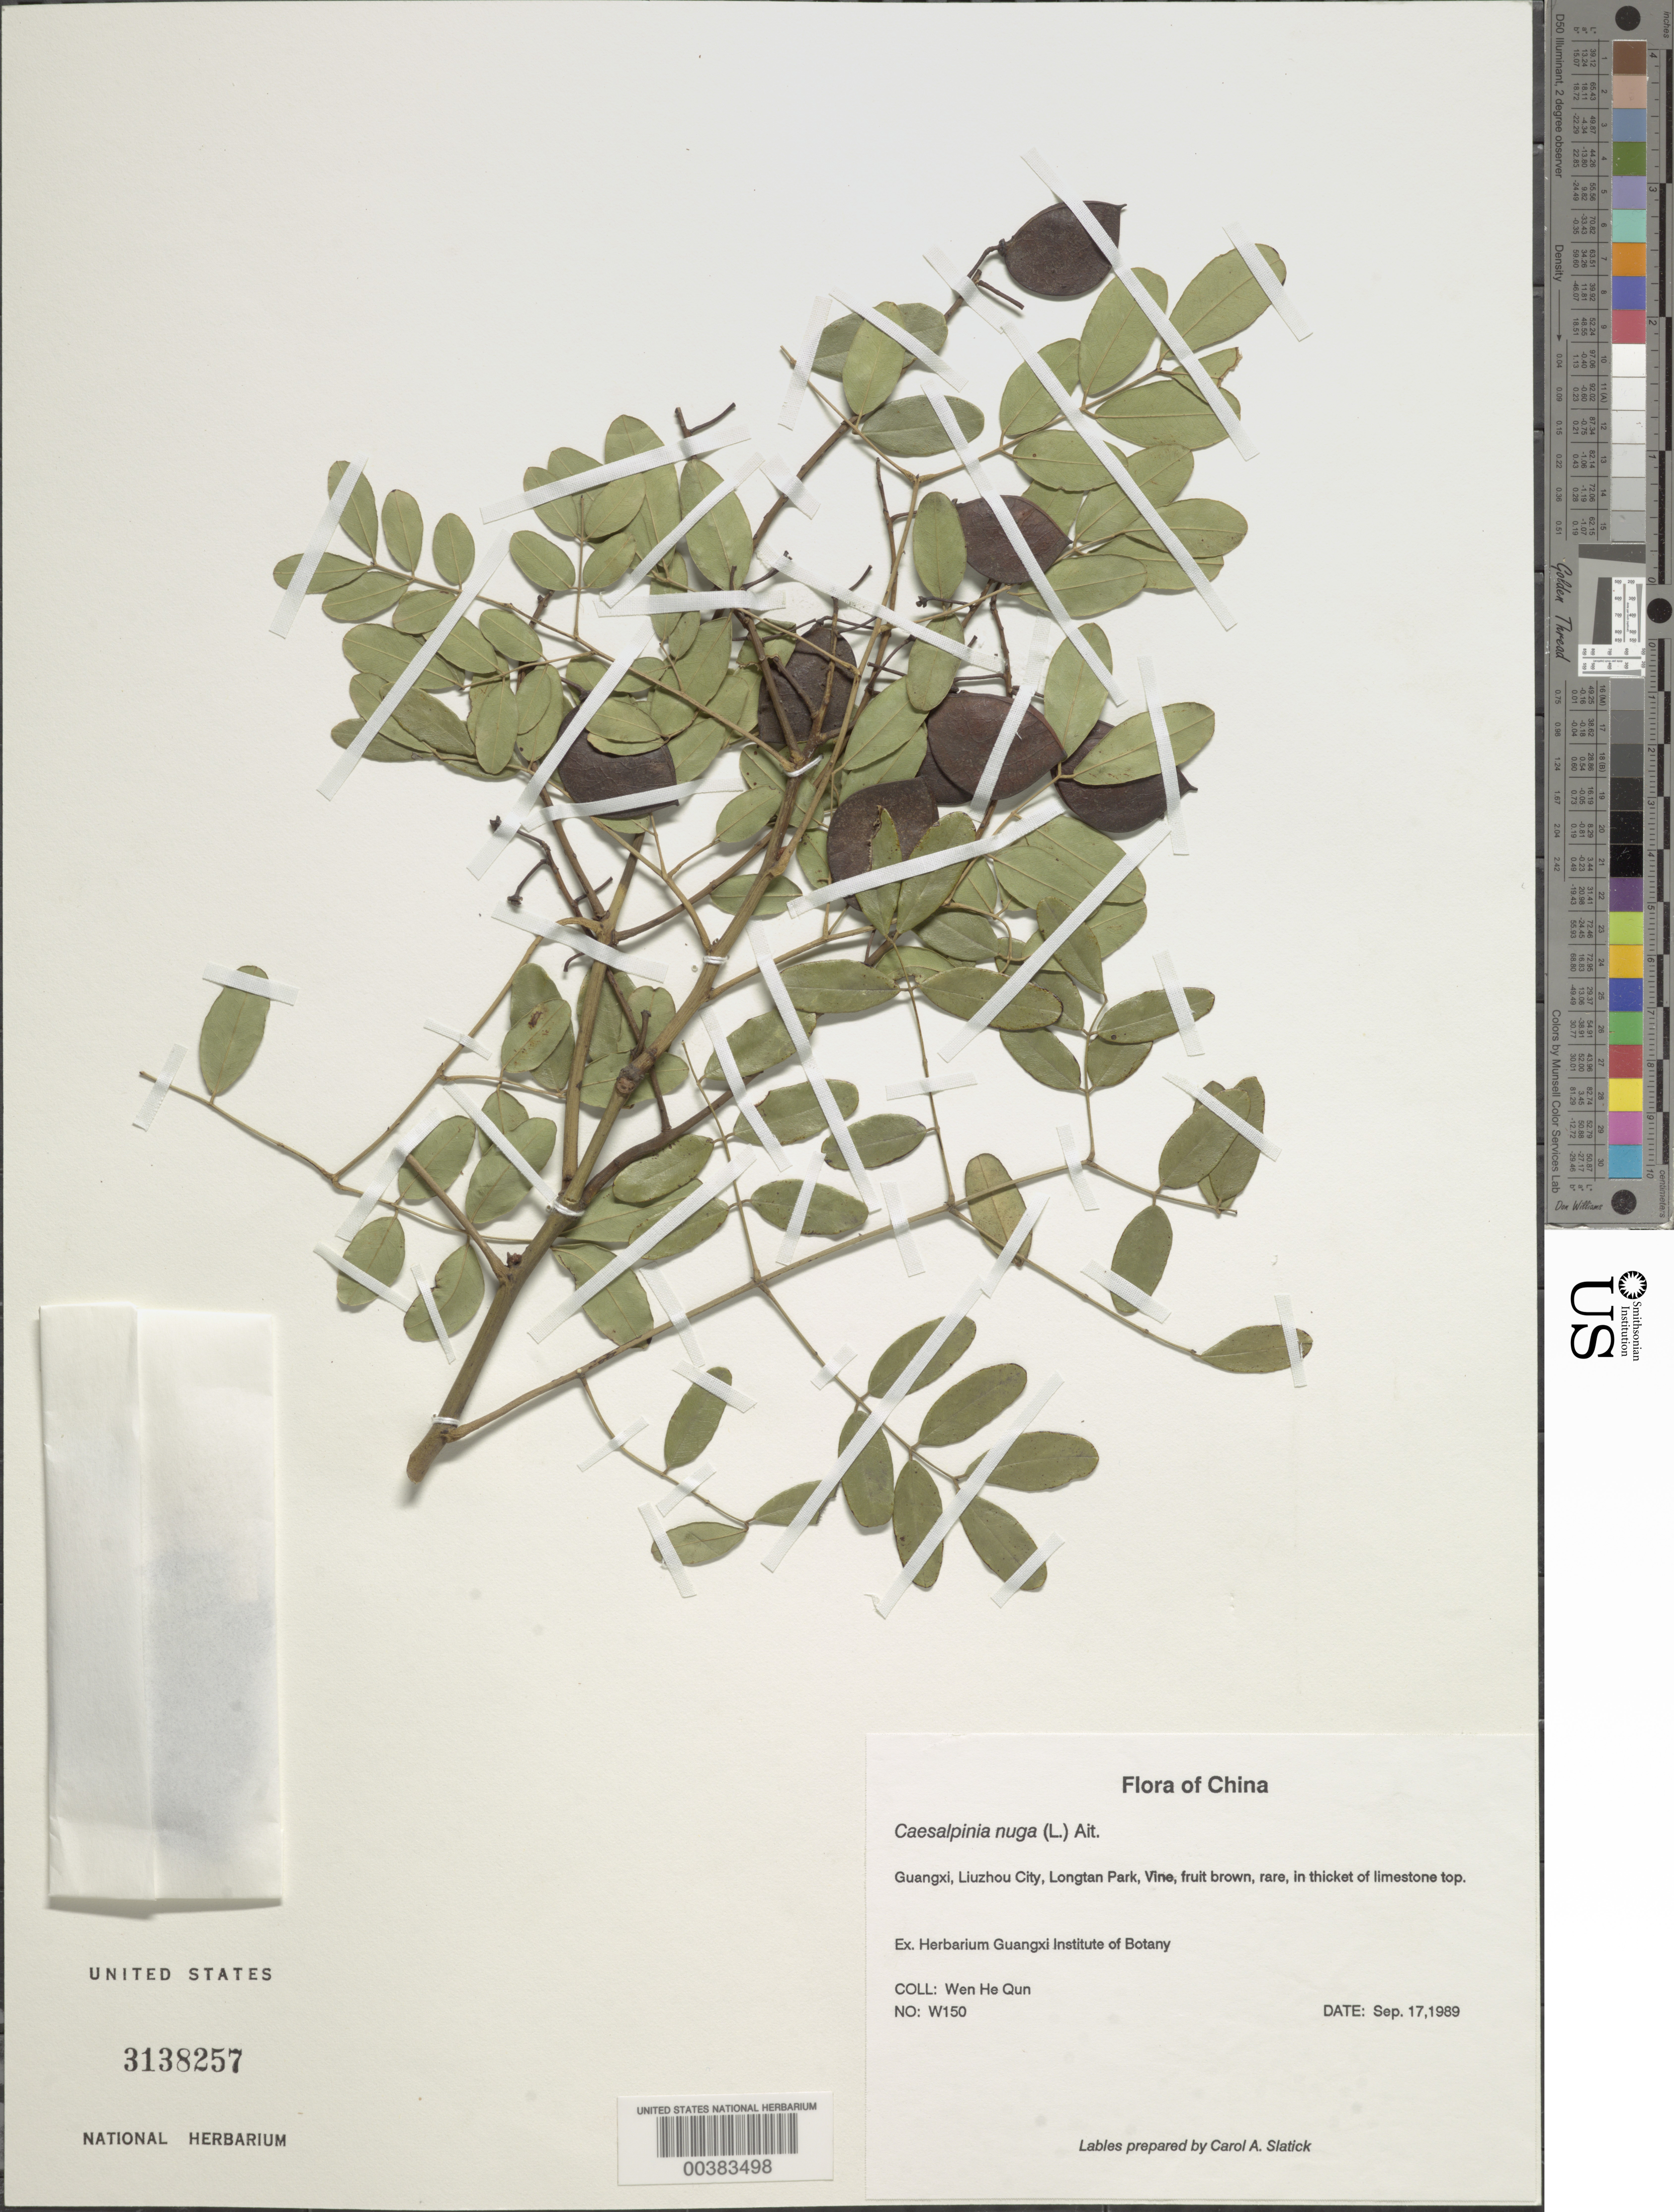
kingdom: Plantae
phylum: Tracheophyta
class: Magnoliopsida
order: Fabales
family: Fabaceae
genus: Ticanto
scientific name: Ticanto crista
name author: (L.) R. Clark & Gagnon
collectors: W. Qun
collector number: W150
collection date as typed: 17 Sep 1989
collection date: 1989-09-17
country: China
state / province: Guangxi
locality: Liuzhou city, longtan park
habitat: Thicket of limestone top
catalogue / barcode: US 3138257